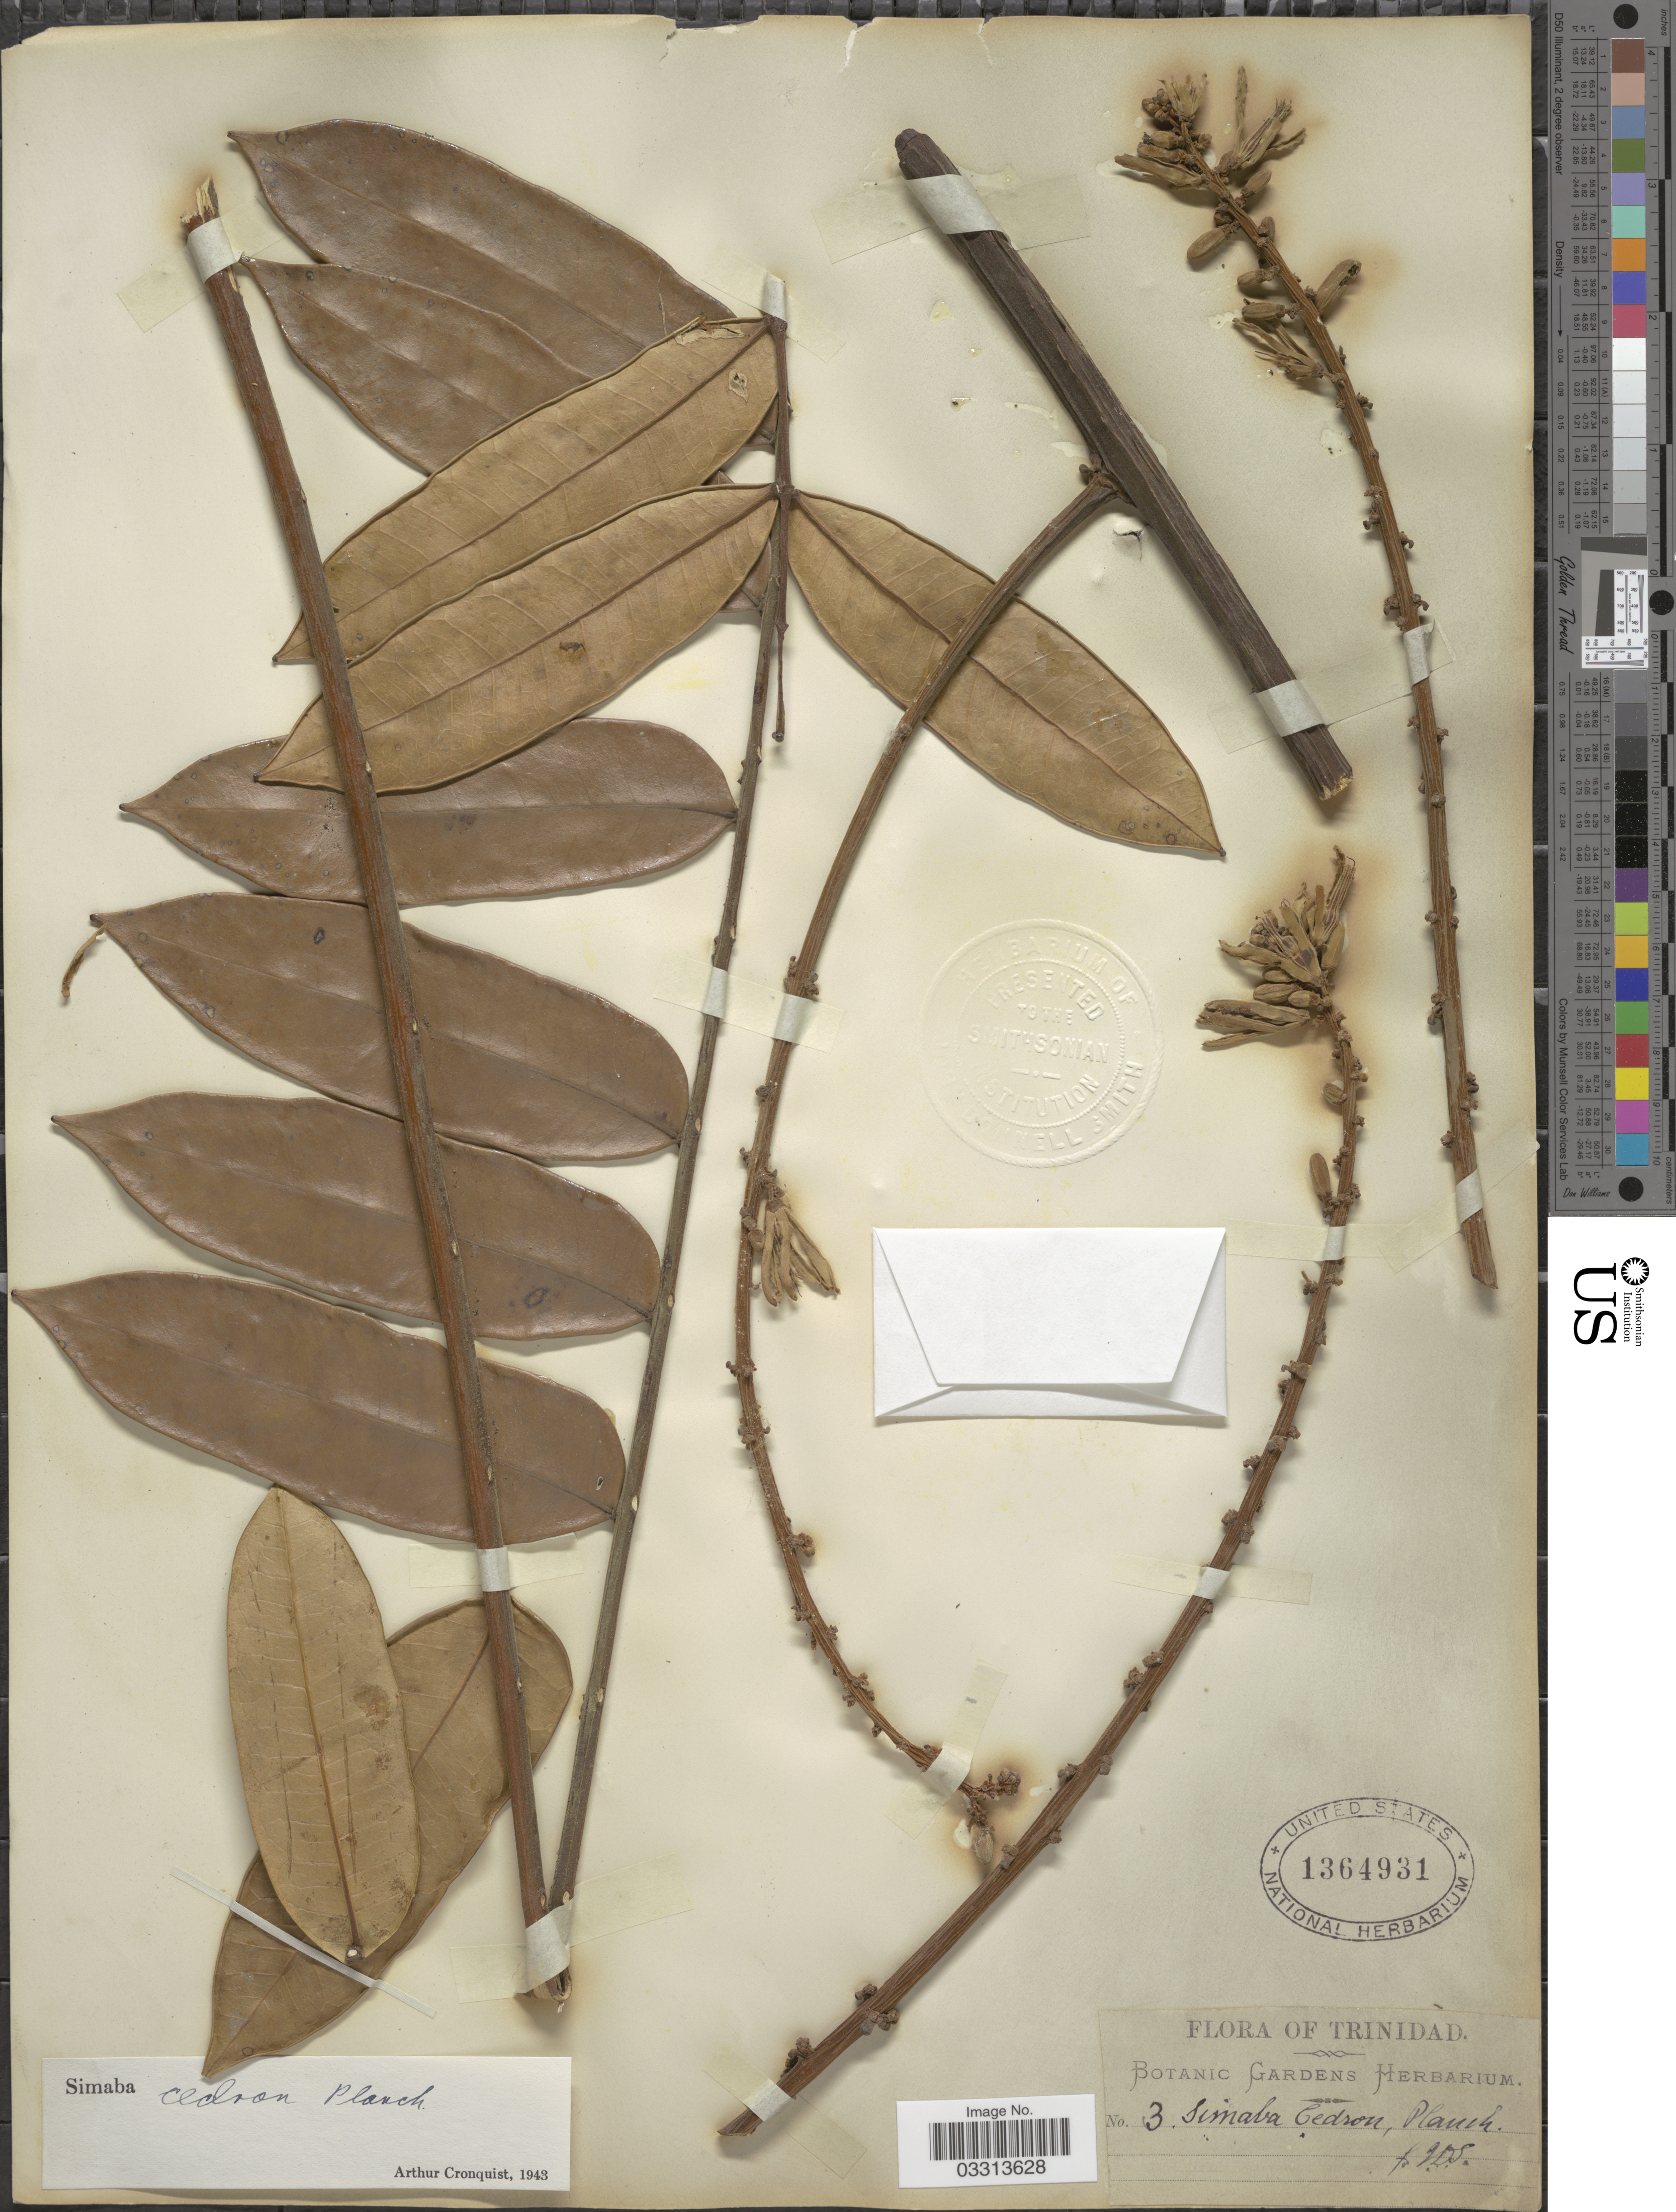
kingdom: Plantae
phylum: Tracheophyta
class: Magnoliopsida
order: Sapindales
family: Simaroubaceae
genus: Homalolepis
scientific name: Homalolepis cedron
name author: (Planch.) Devecchi & Pirani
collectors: ex herb. Botanic Gardens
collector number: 3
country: Trinidad and Tobago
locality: Trinidad.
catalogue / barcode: US 1364931